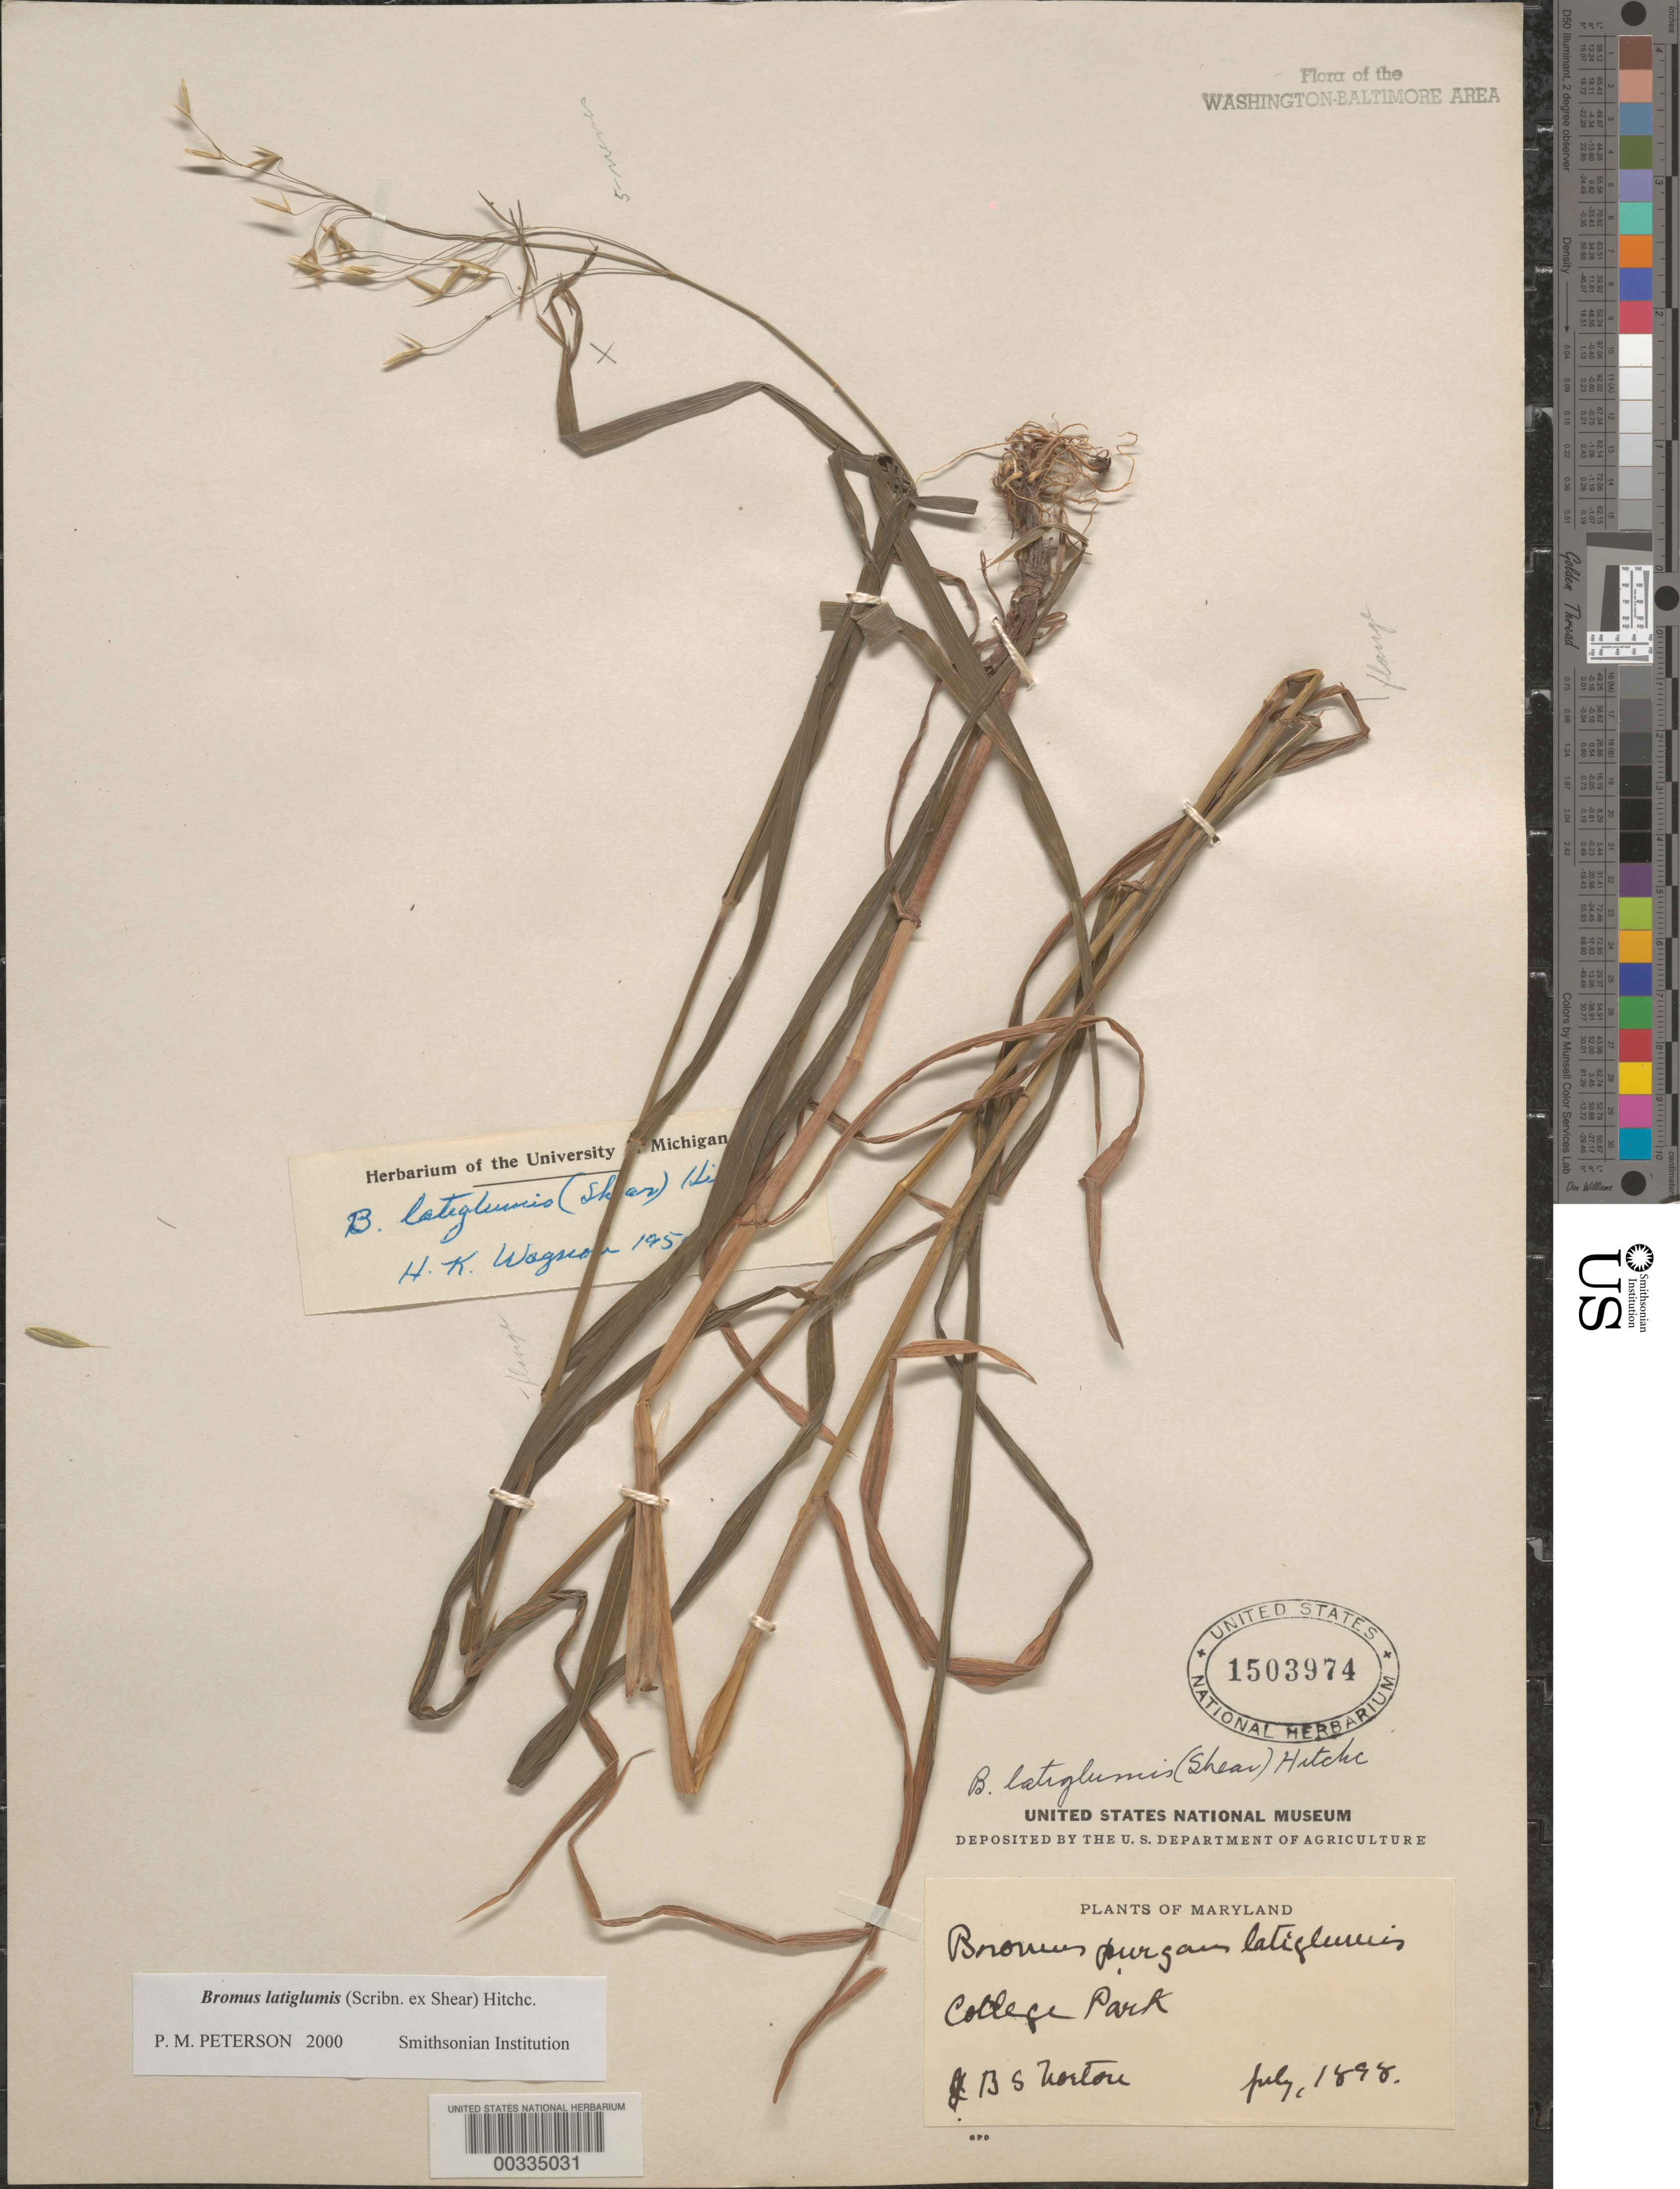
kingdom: Plantae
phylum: Tracheophyta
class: Liliopsida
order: Poales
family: Poaceae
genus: Bromus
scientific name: Bromus latiglumis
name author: (Scribn. ex Shear) Hitchc.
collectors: J. Norton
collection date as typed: Jul 1898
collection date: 1898-07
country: United States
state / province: Maryland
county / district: Prince George's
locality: College Park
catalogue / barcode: US 1503974